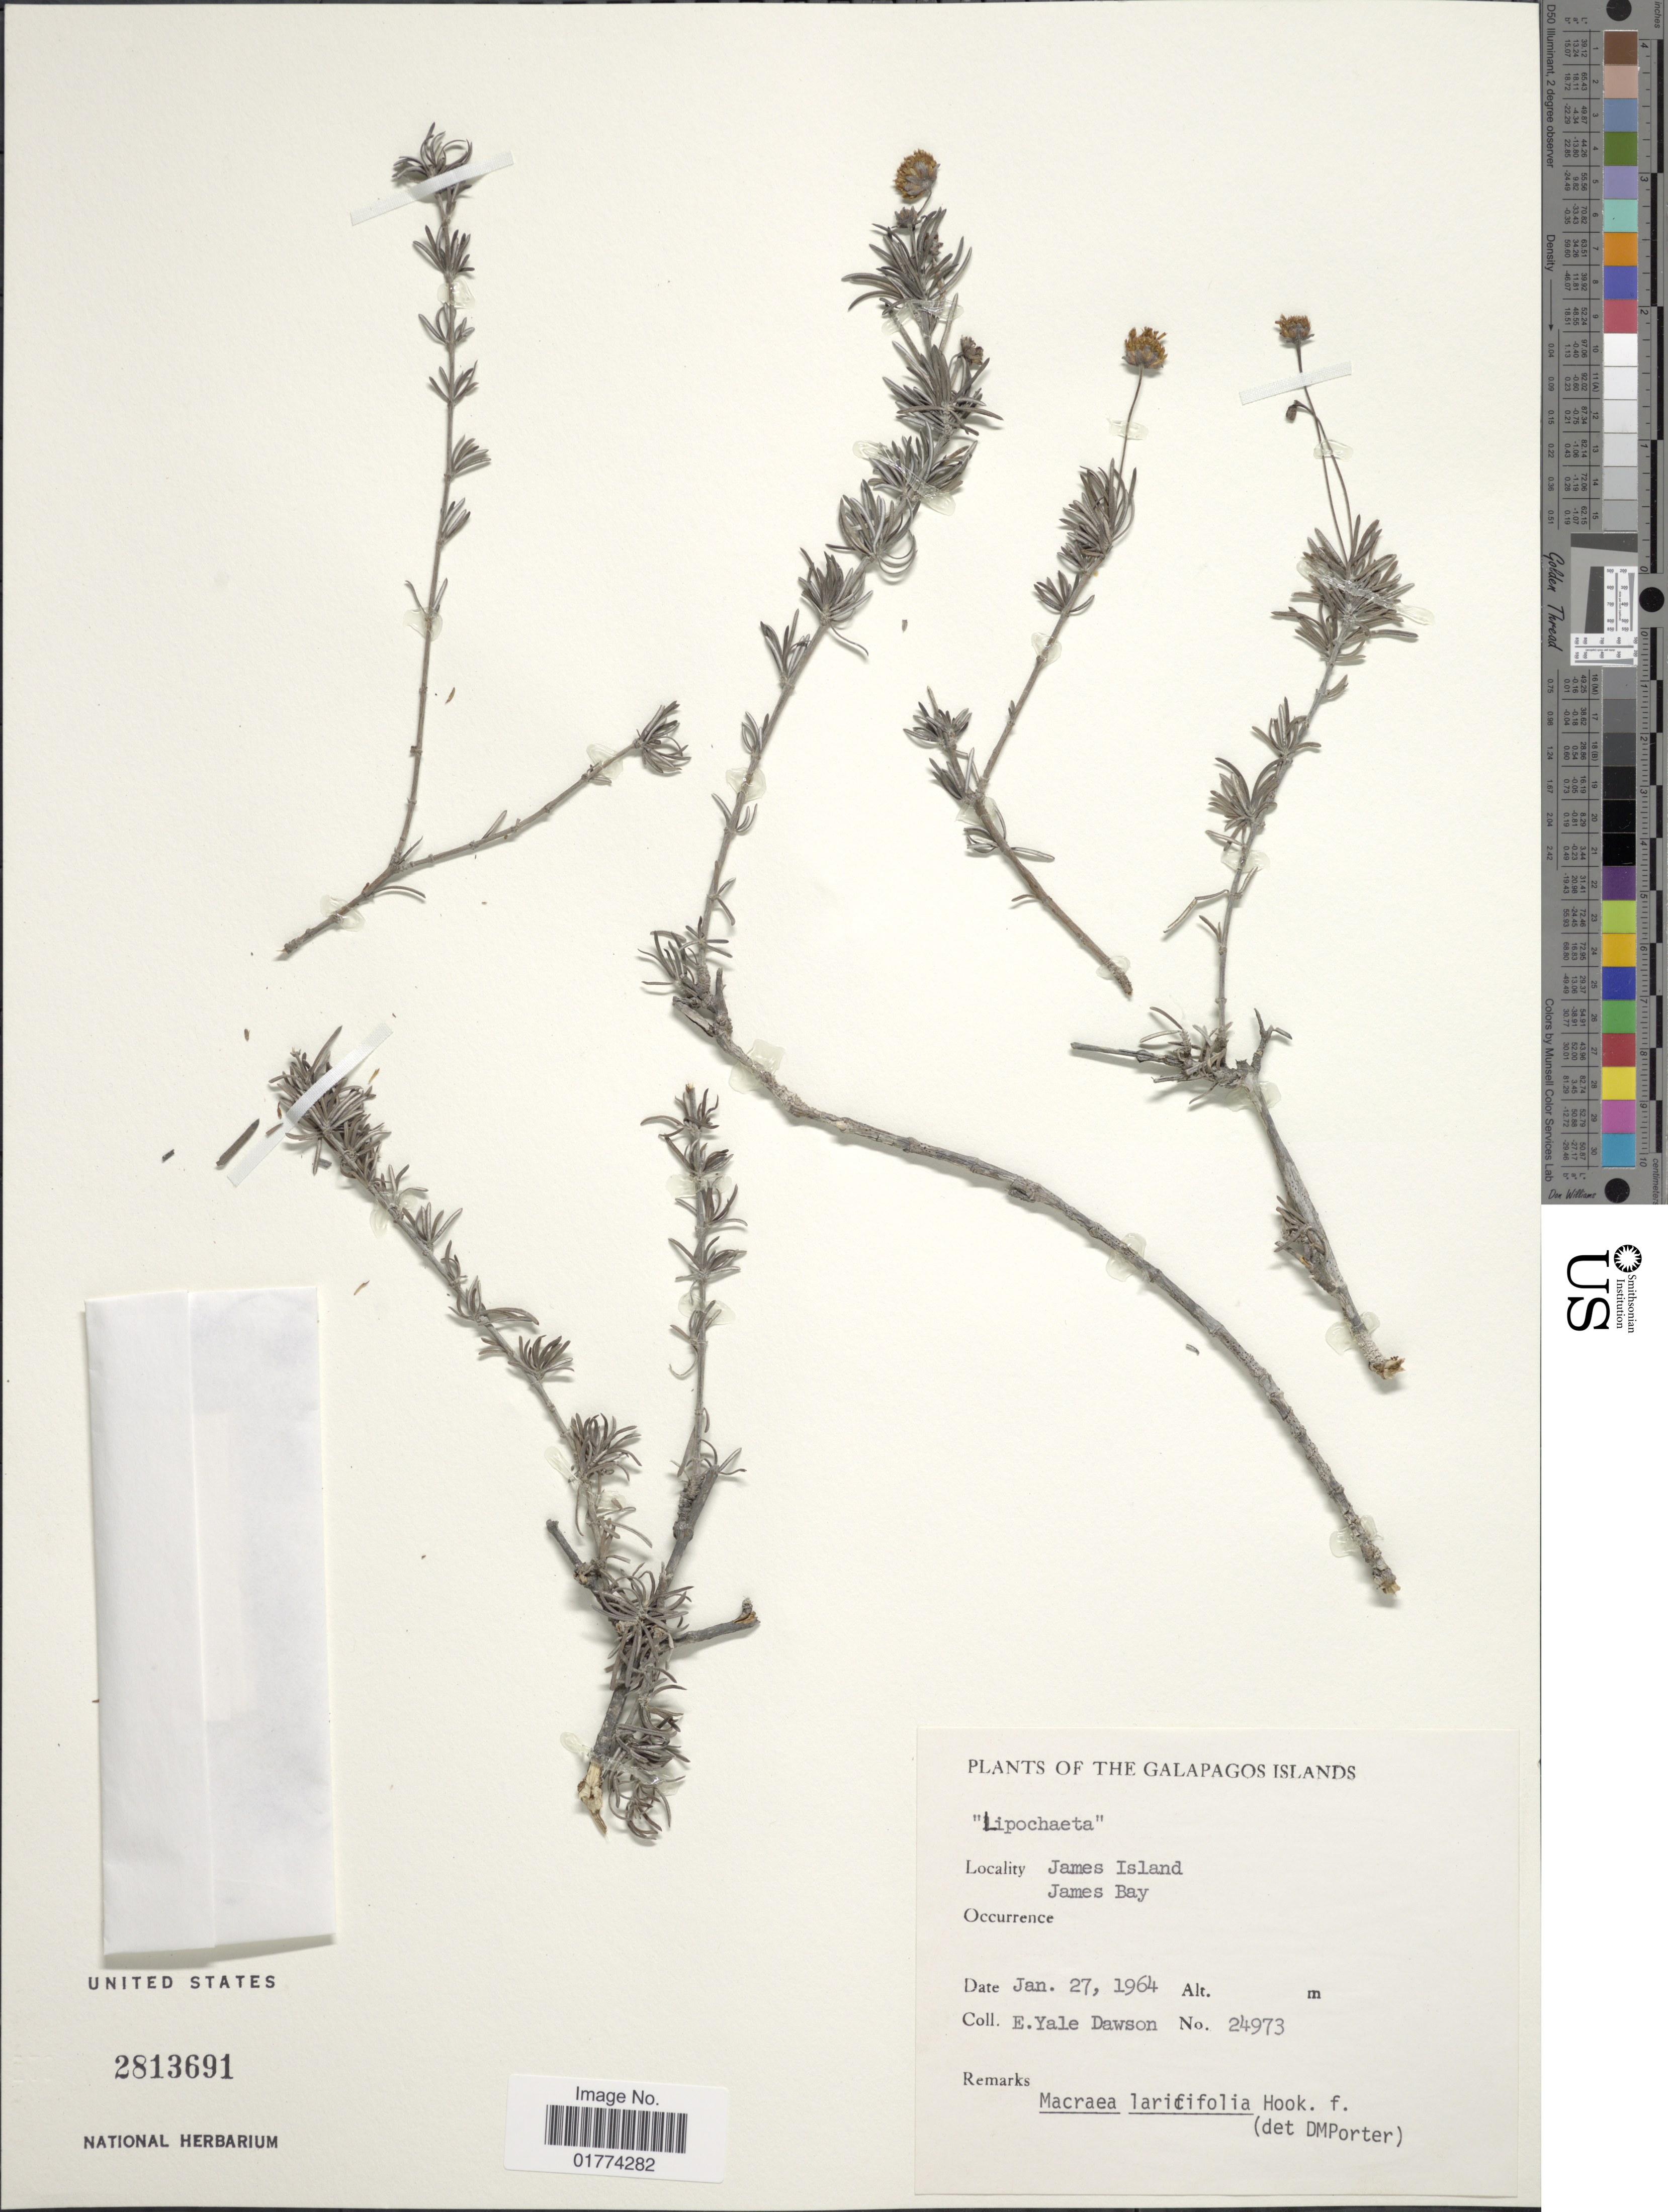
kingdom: Plantae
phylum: Tracheophyta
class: Magnoliopsida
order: Asterales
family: Asteraceae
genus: Macraea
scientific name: Macraea laricifolia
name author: Hook. f.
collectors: N. Yensen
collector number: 24973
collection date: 1964-01-27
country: Ecuador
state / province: Colón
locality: Galapagos Island, James Island, James Bay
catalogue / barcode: US 2813691